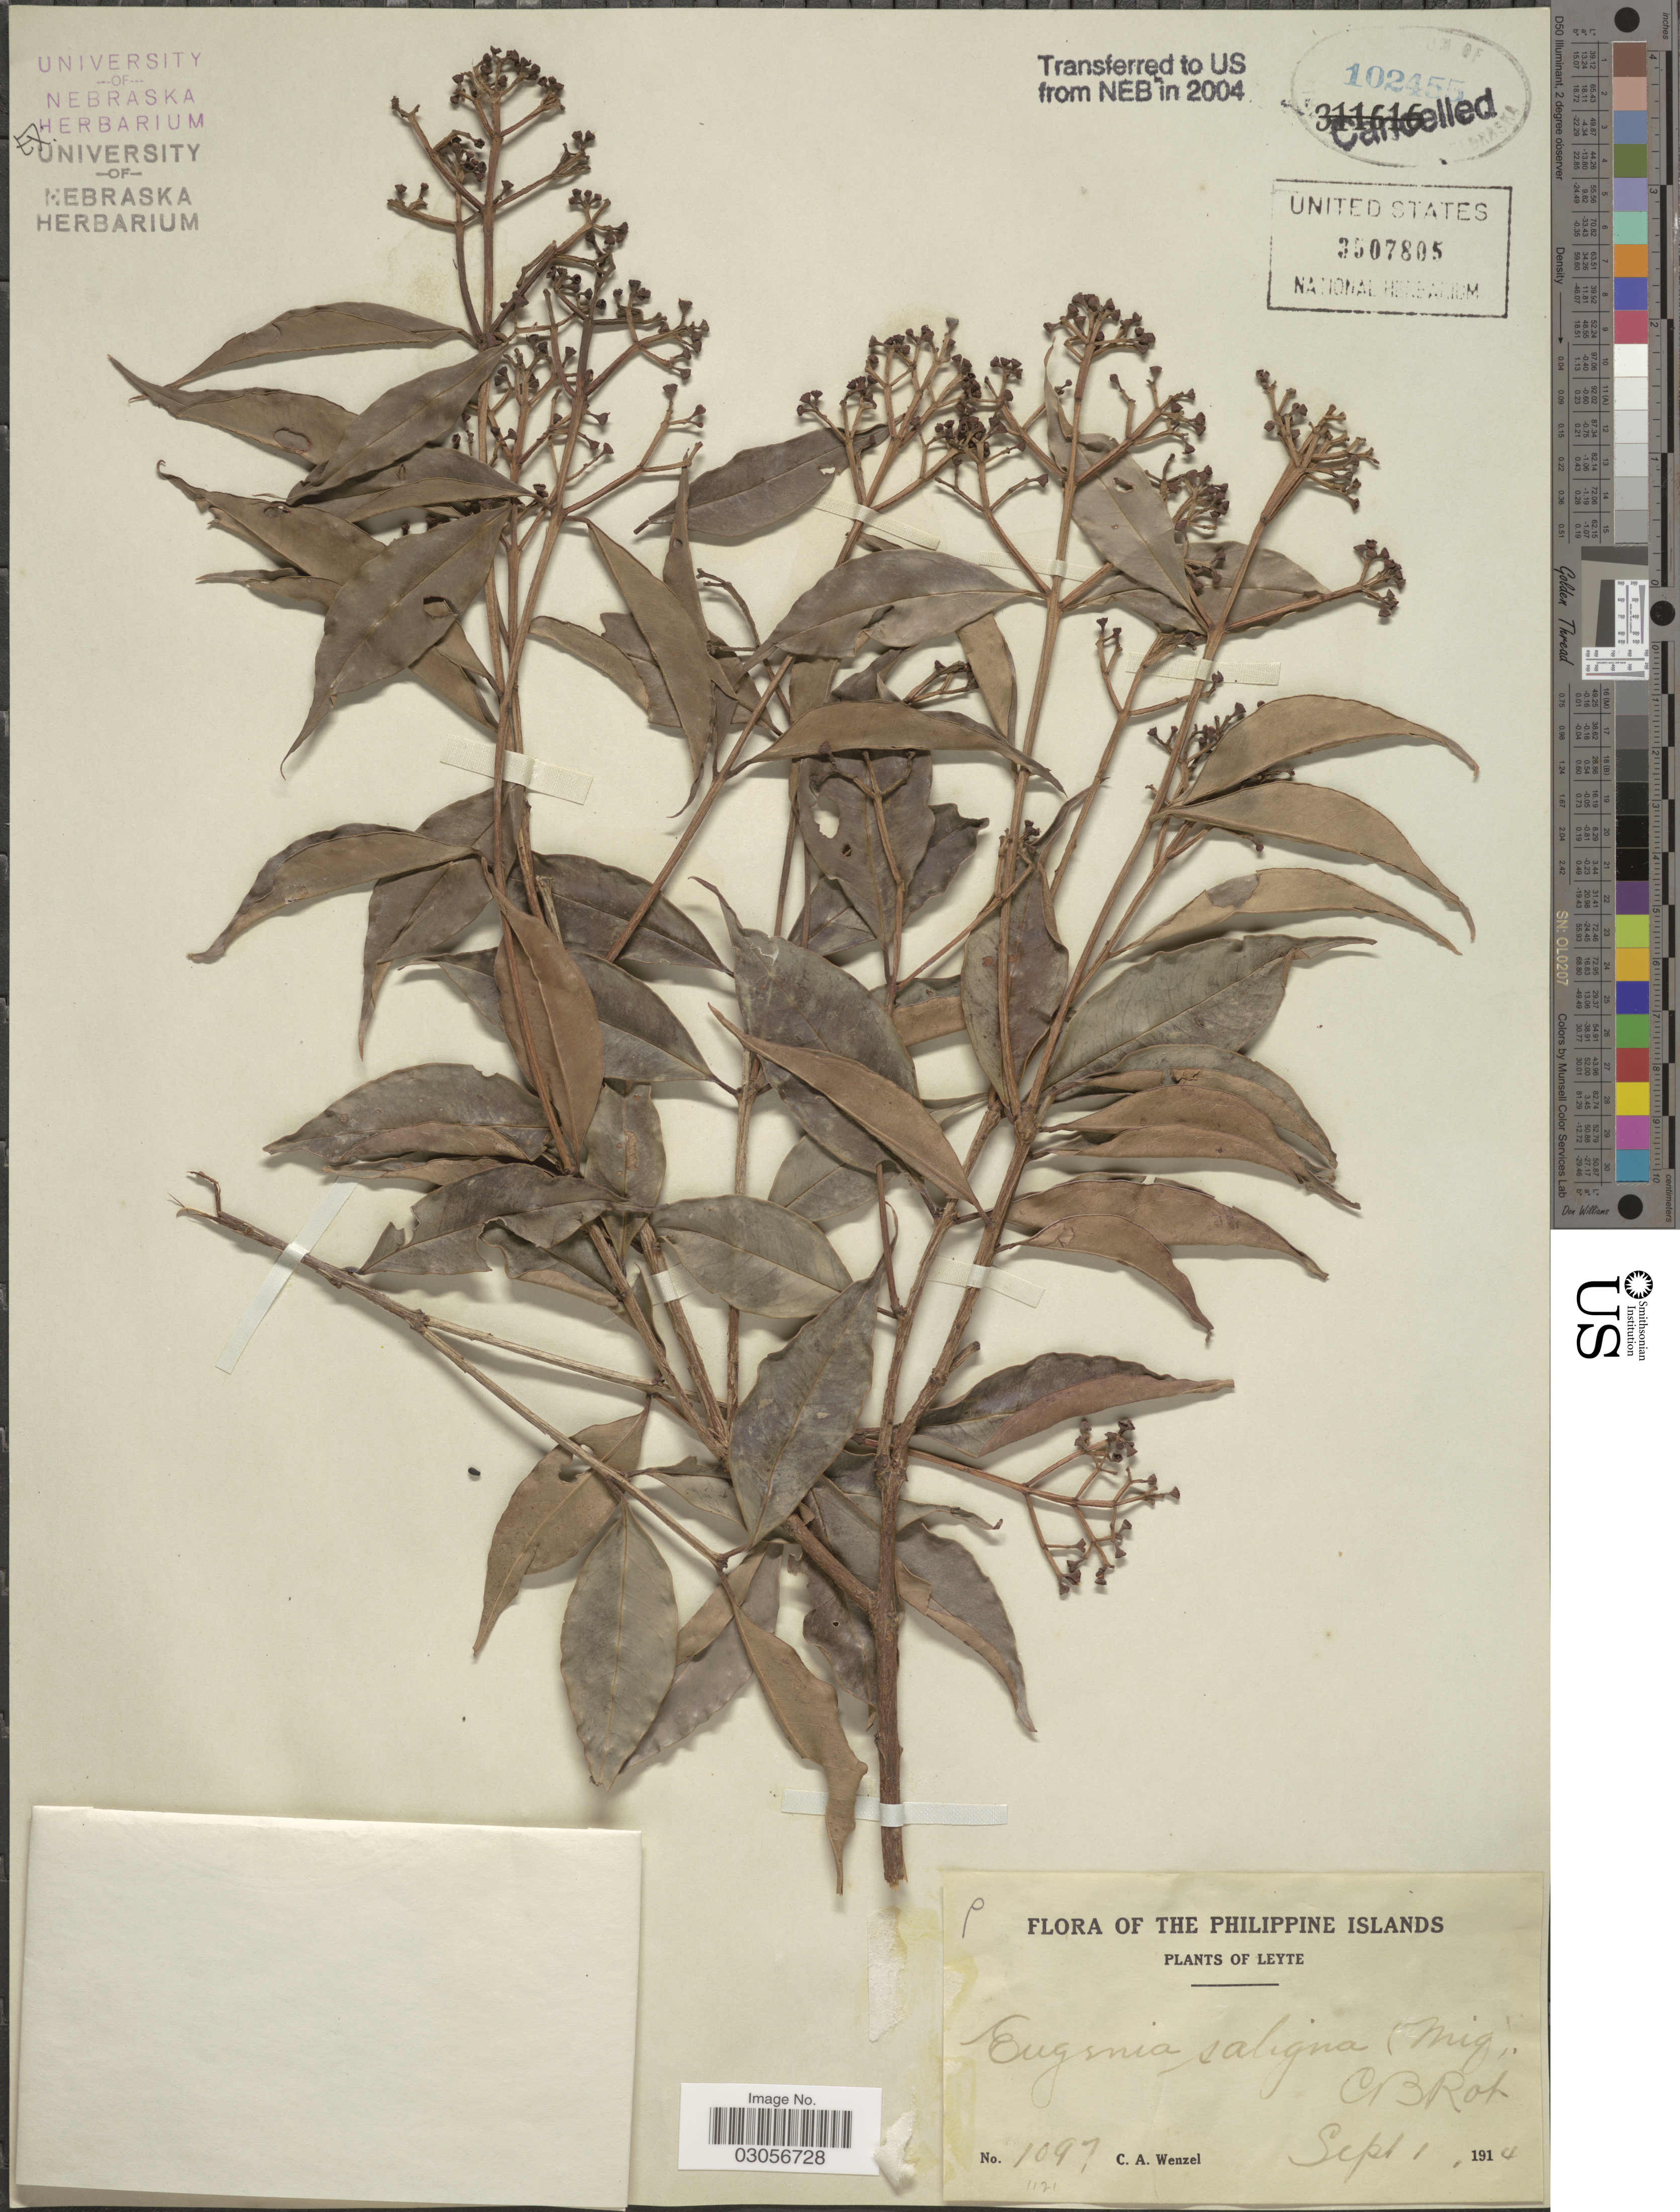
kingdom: Plantae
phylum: Tracheophyta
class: Magnoliopsida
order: Myrtales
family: Myrtaceae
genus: Syzygium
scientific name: Syzygium acuminatissimum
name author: (Blume) DC.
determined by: Strong, Mark T., (BOT), Smithsonian Institution - National Museum of Natural History (UNITED STATES)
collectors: C. Wenzel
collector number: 1097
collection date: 1914-09-01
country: Philippines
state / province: Eastern Visayas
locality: Philippine Islands. Leyte.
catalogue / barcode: US 3507805